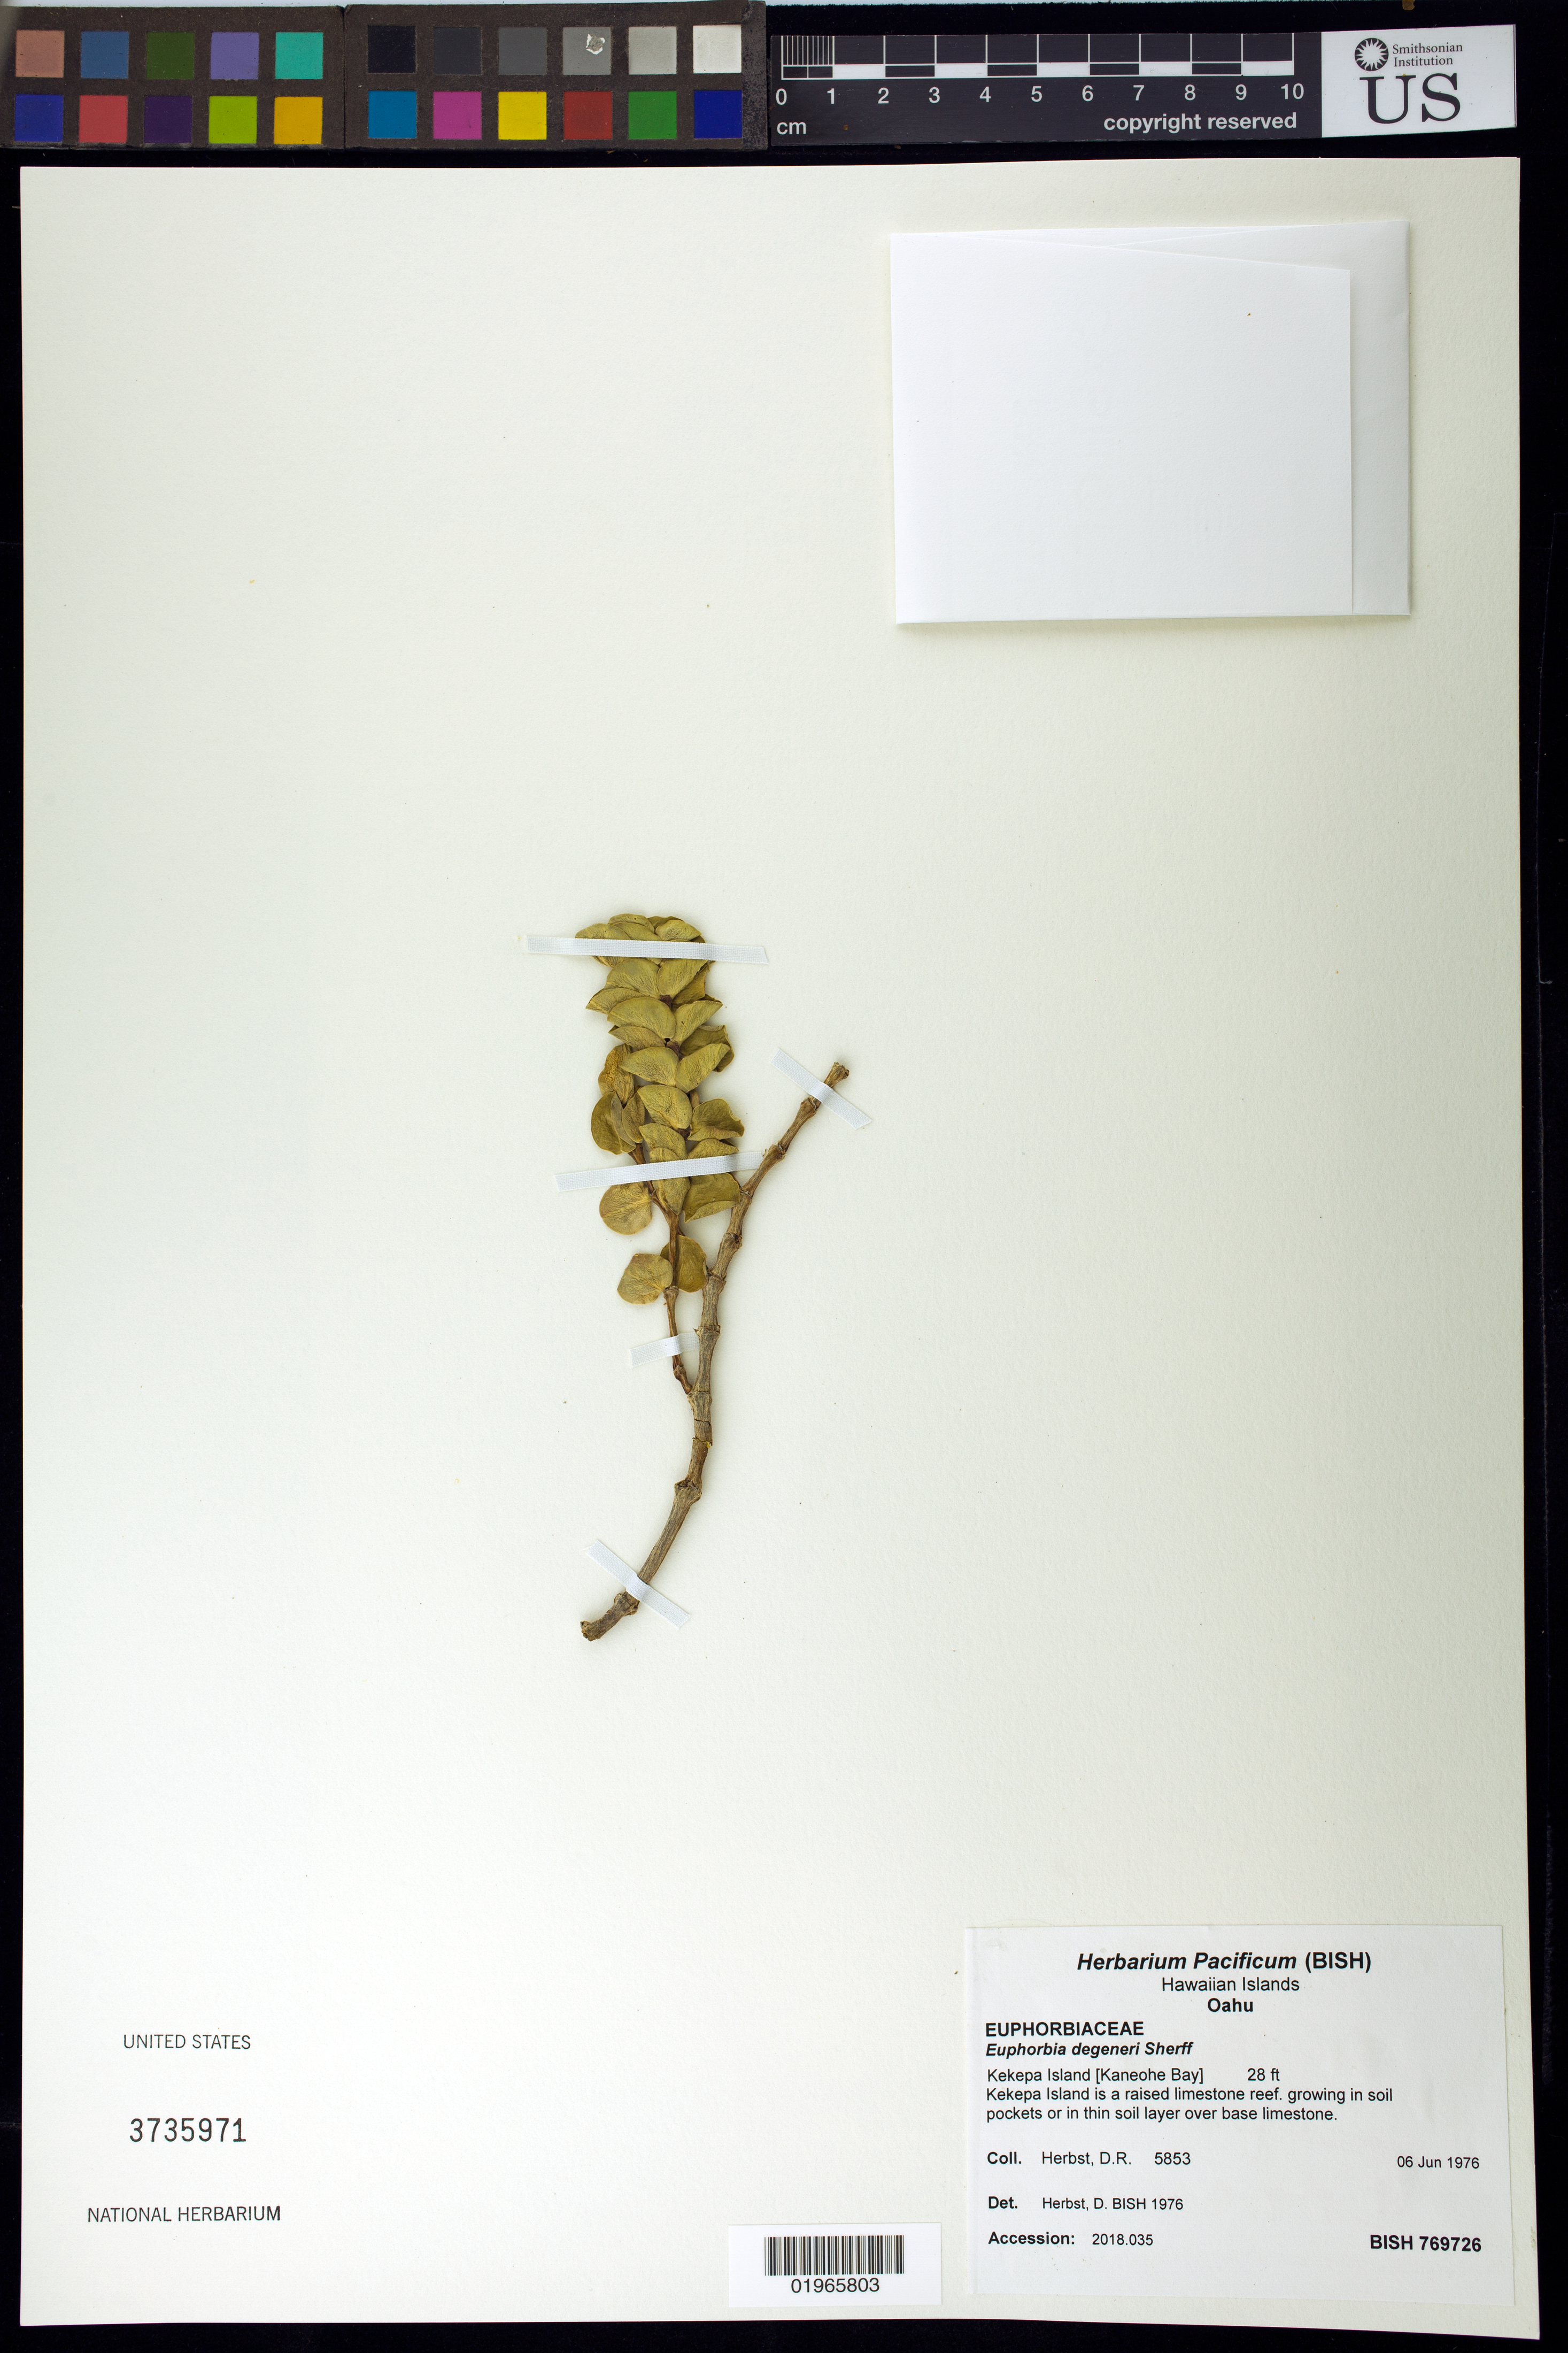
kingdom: Plantae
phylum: Tracheophyta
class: Magnoliopsida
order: Malpighiales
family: Euphorbiaceae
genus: Euphorbia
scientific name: Euphorbia degeneri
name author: Sherff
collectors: D. R. Herbst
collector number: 5853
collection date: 1976-06-06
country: United States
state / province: Hawaii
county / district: Honolulu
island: Oahu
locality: Kekepa Island (Kaneohe Bay), raised limestone reef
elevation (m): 9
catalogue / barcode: US 3735971